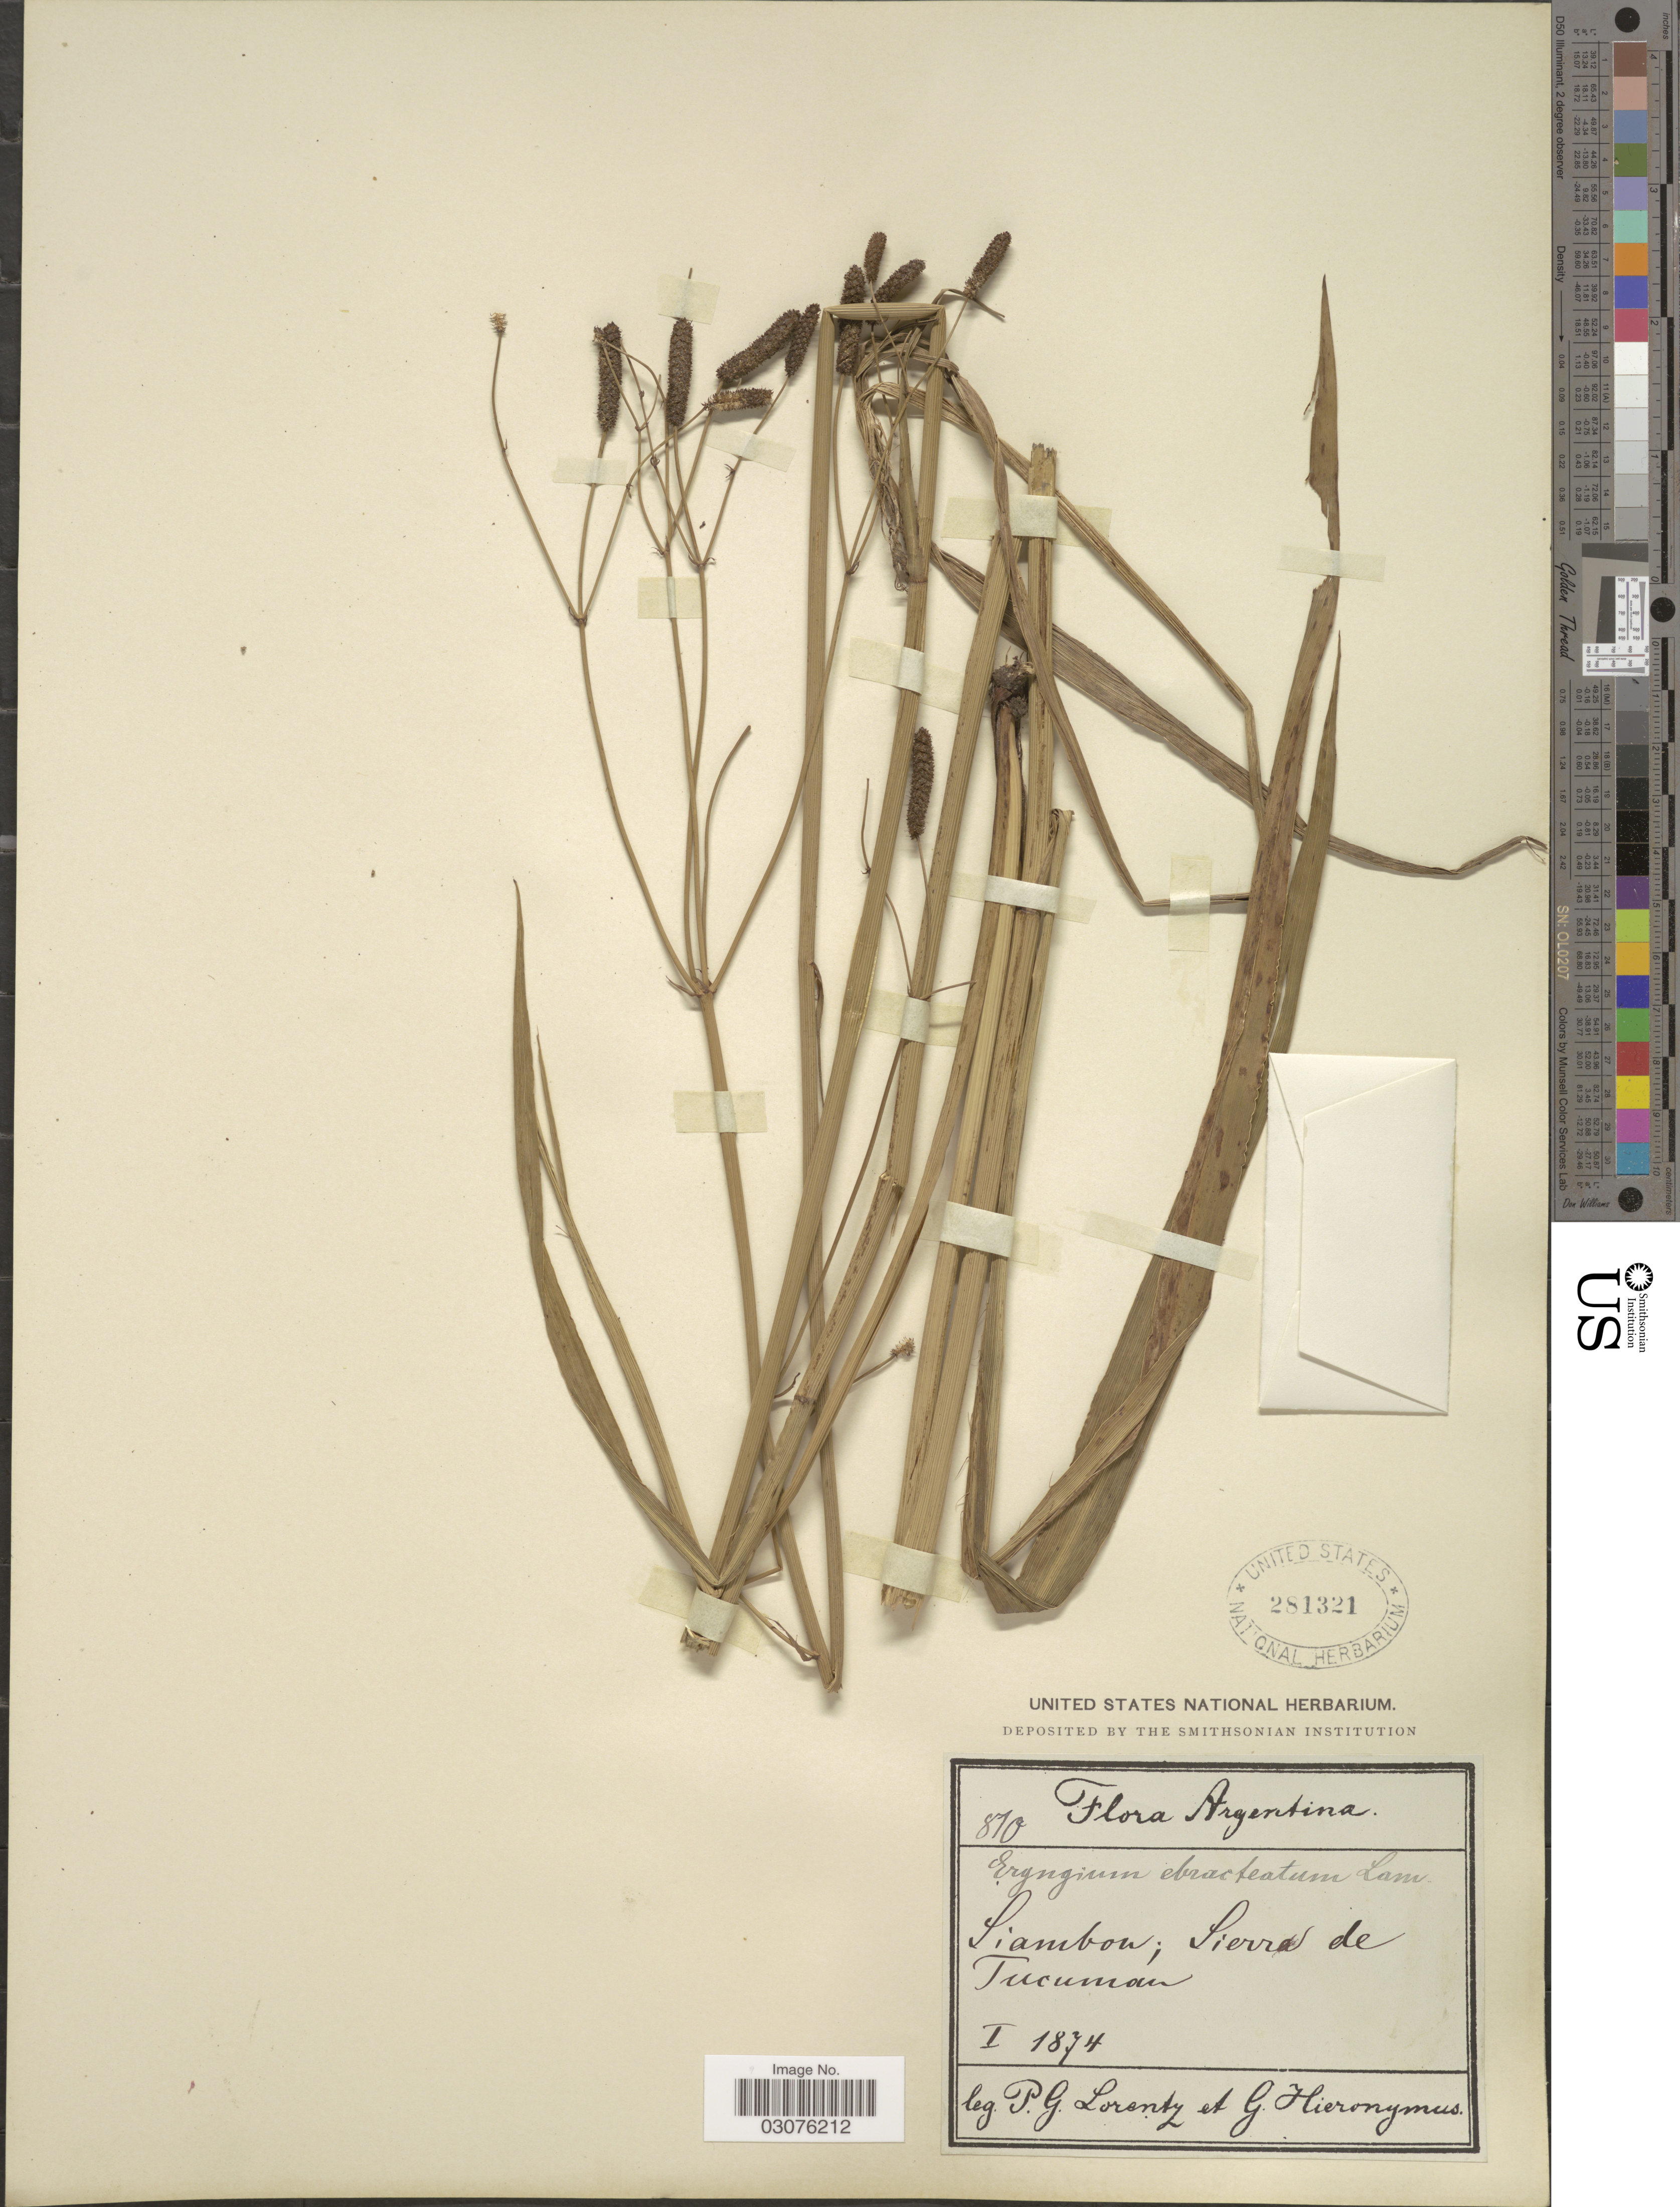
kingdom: Plantae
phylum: Tracheophyta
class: Magnoliopsida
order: Apiales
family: Apiaceae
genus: Eryngium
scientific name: Eryngium ebracteatum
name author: Lam.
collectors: P. G. Lorentz & G. H. Hieronymus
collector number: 810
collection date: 1874-01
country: Argentina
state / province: Tucuman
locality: Siambou, Sierra de Tucuman.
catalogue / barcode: US 281321